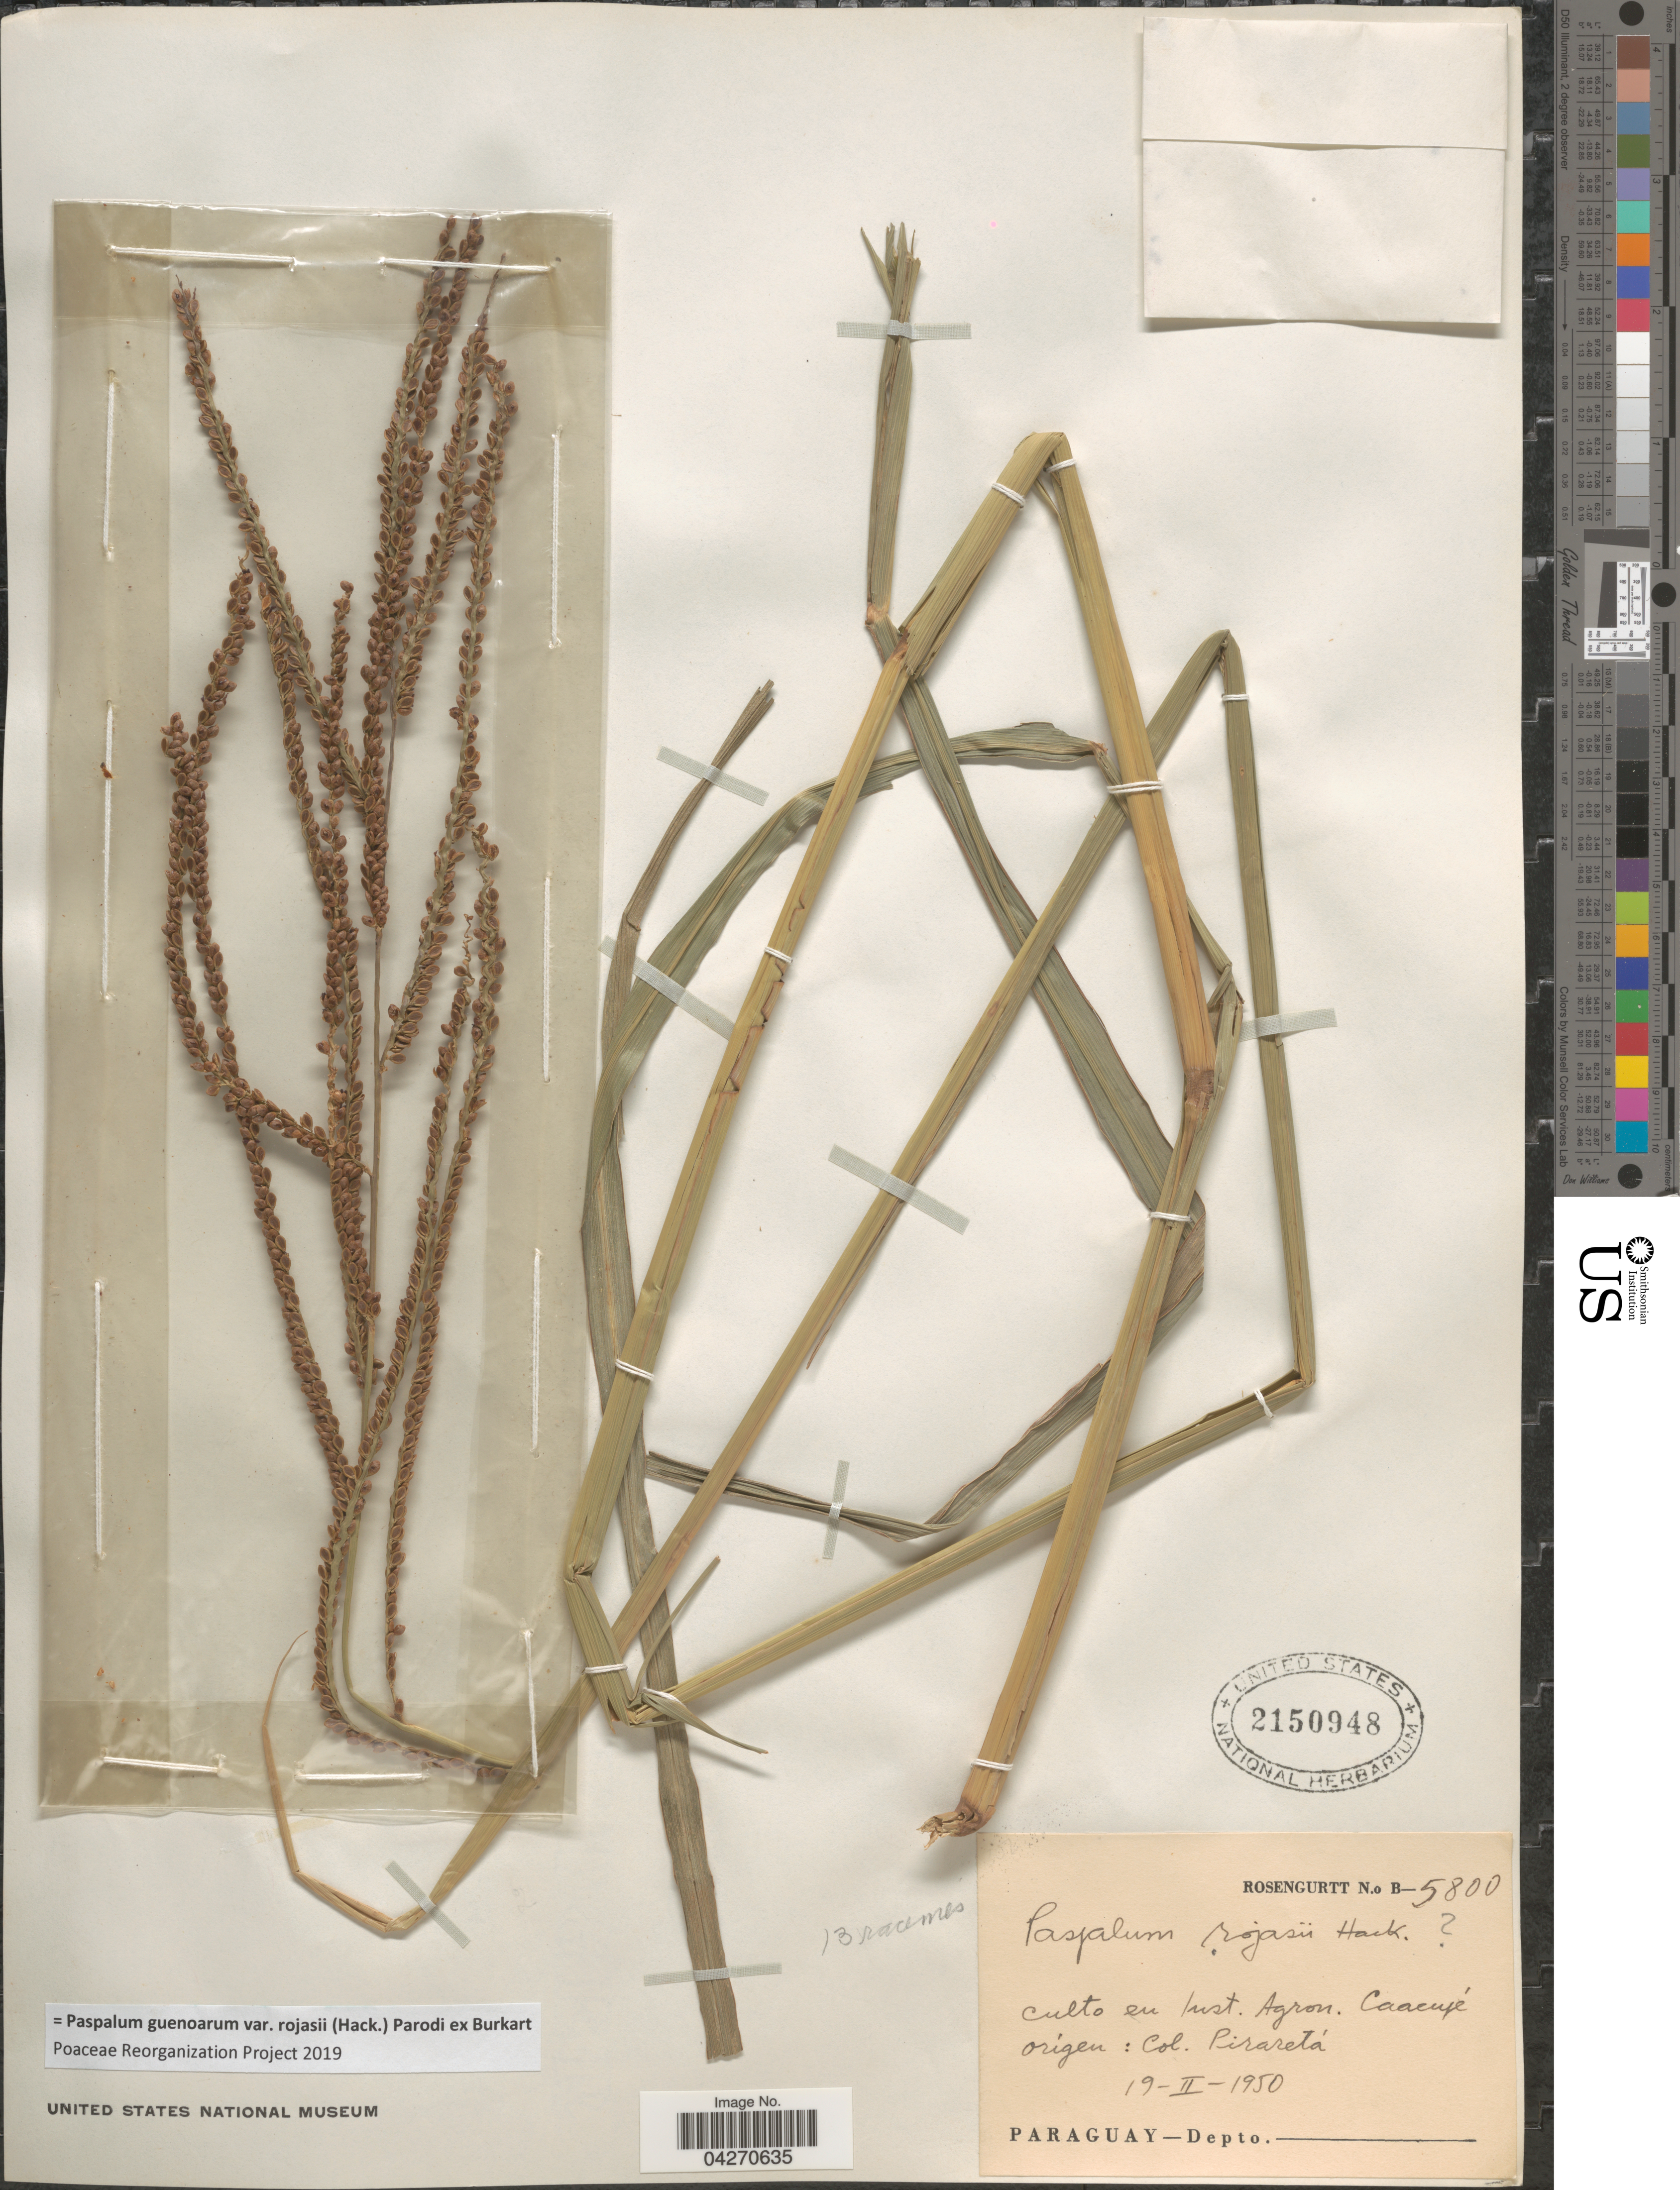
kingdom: Plantae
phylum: Tracheophyta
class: Liliopsida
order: Poales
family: Poaceae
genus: Paspalum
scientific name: Paspalum guenoarum var. rojasii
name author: (Hack.) Parodi ex Burkart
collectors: Rosengurtt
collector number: B-5800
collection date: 1950-02-19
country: Paraguay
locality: En Inst. Agron. Caacupé.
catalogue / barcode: US 2150948